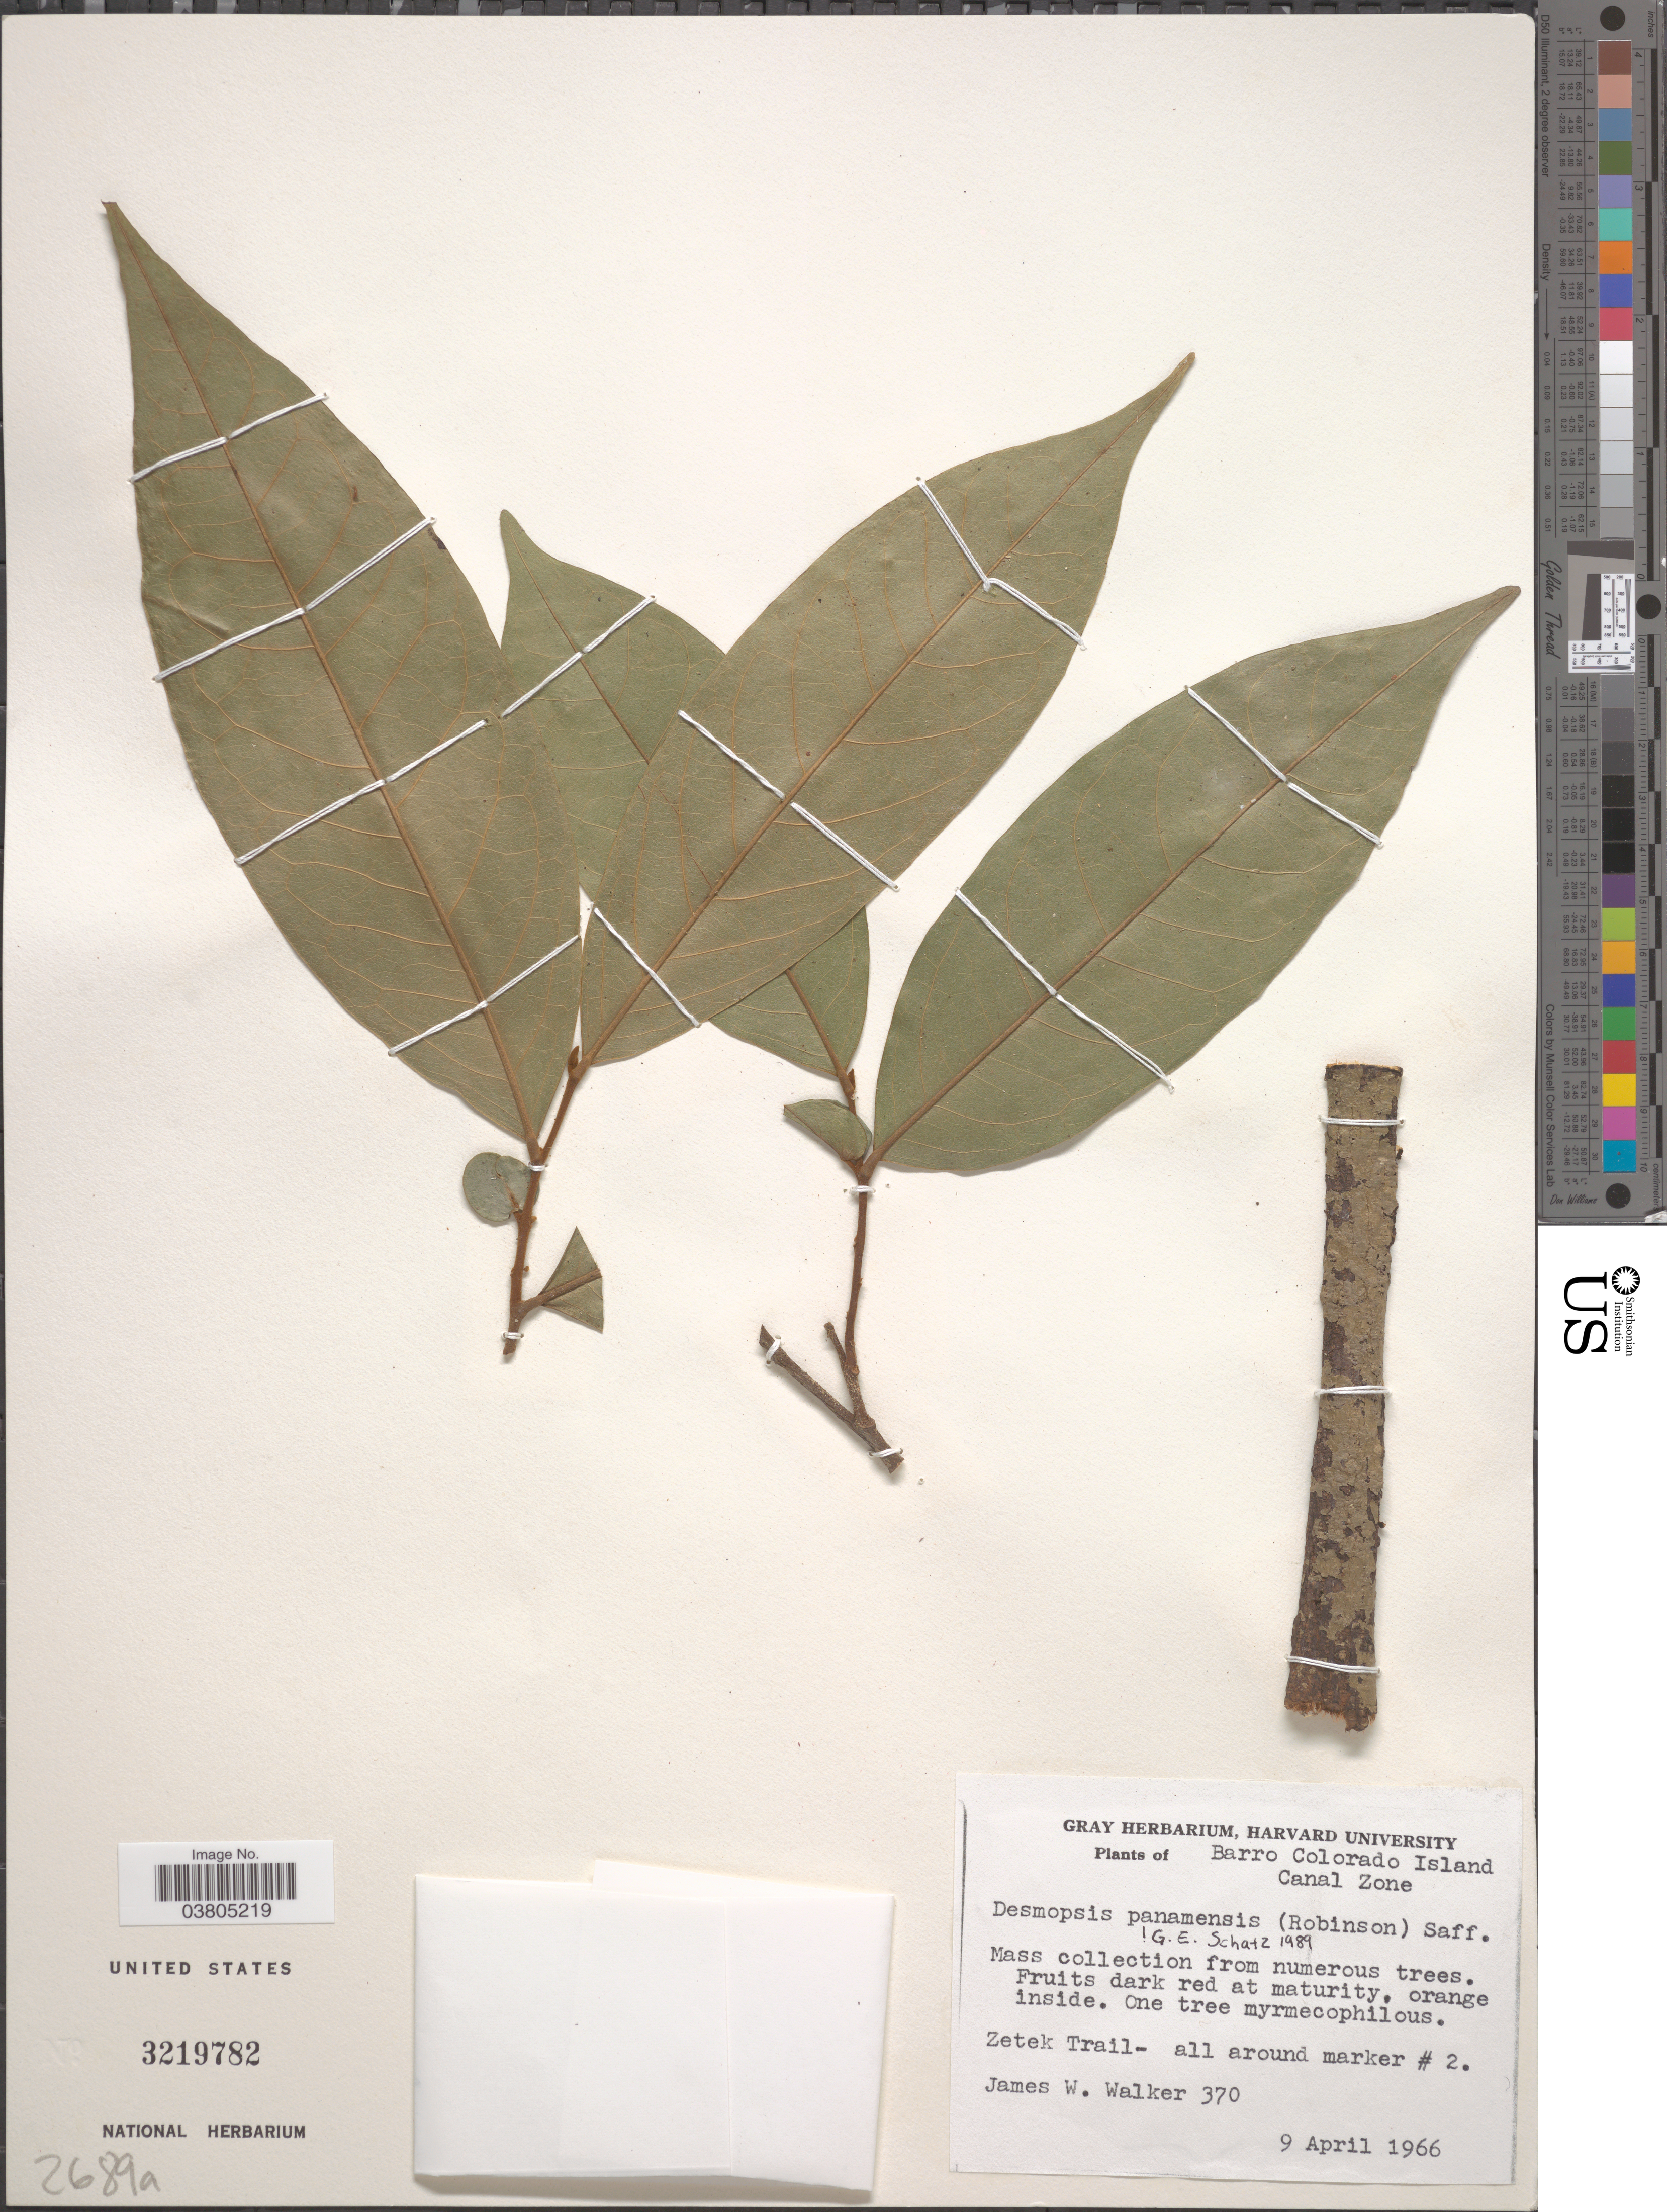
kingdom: Plantae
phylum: Tracheophyta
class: Magnoliopsida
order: Magnoliales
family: Annonaceae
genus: Desmopsis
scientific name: Desmopsis panamensis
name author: (B.L. Rob.) Saff.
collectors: J. W. Walker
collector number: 370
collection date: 1966-04-09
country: Panama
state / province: Panamá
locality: Barro Colorado Island. Canal Zone. Zetek Trail - all around marker # 2.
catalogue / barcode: US 3219782